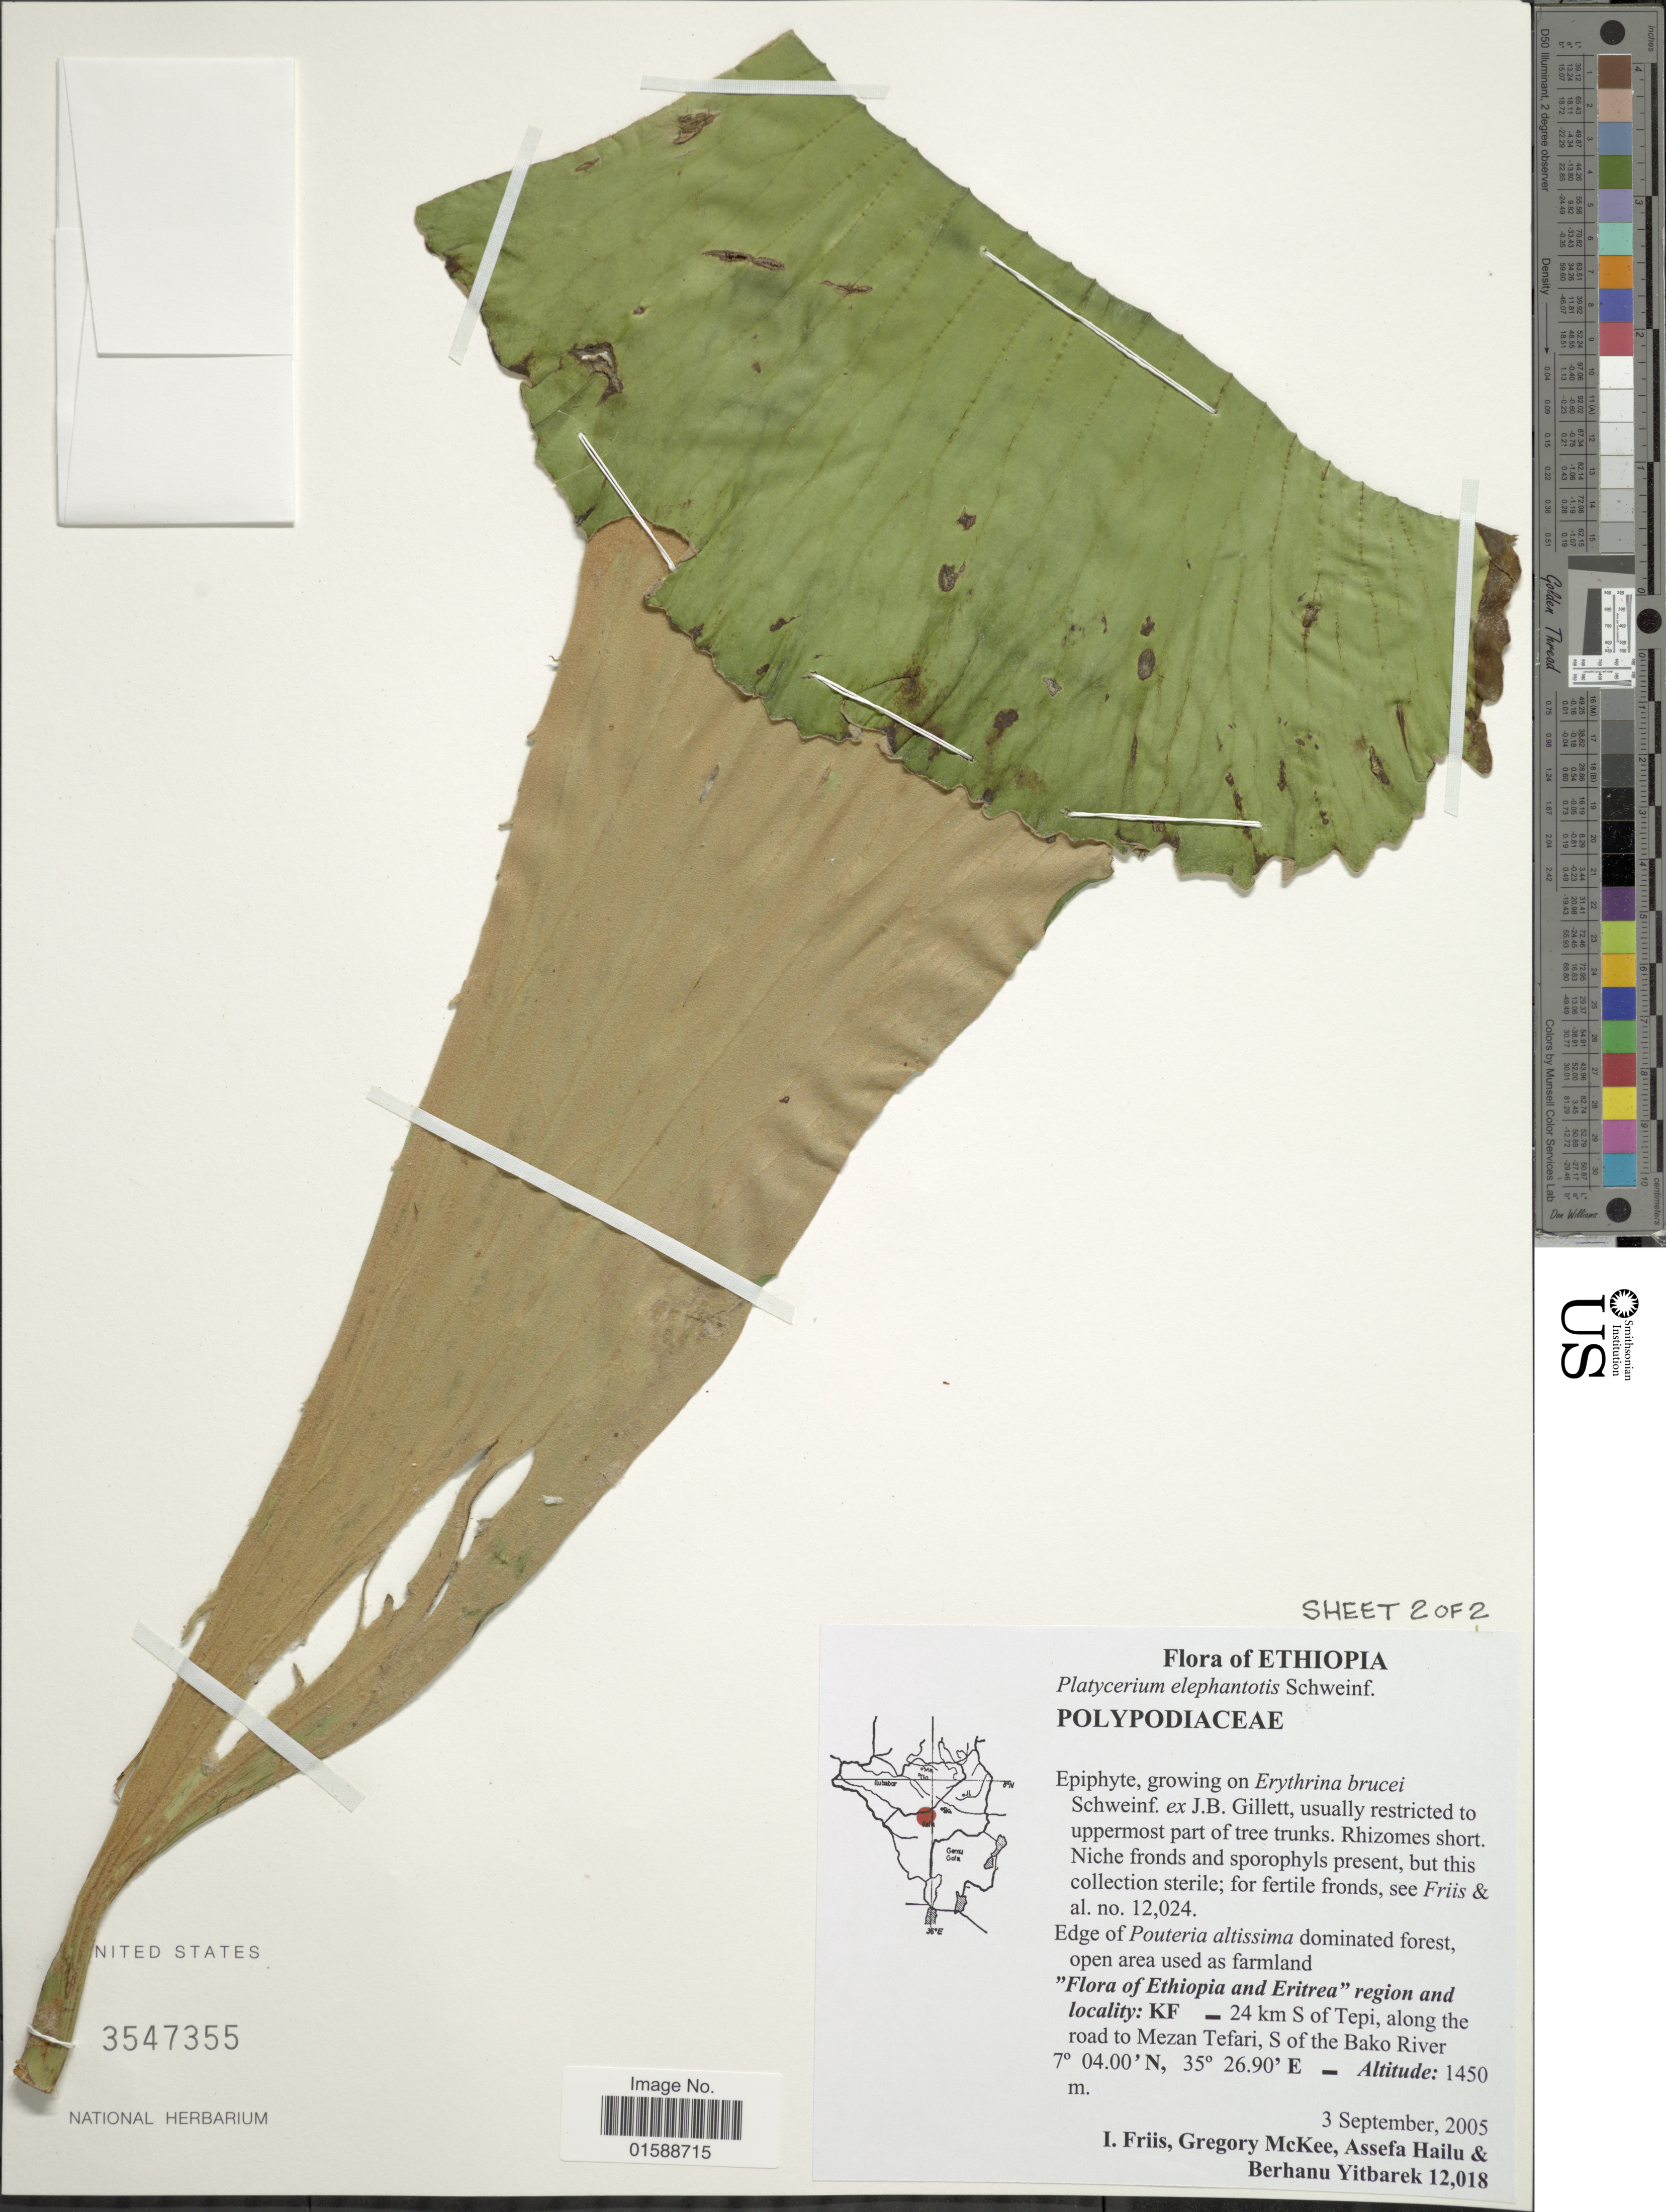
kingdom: Plantae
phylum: Tracheophyta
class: Polypodiopsida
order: Polypodiales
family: Polypodiaceae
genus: Platycerium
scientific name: Platycerium elephantotis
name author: Schweinf.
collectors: I. Friis, G. S. McKee, A. Hailu & B. Yitbarek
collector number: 12018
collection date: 2005-09-03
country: Ethiopia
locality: Ethiopia. "Flora of Ethiopia and Eritrea" region and locality: KF _ 24 km S of Tepi, along the road to Mezan Tefari, S of the Bako River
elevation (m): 1450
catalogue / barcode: US 3547355